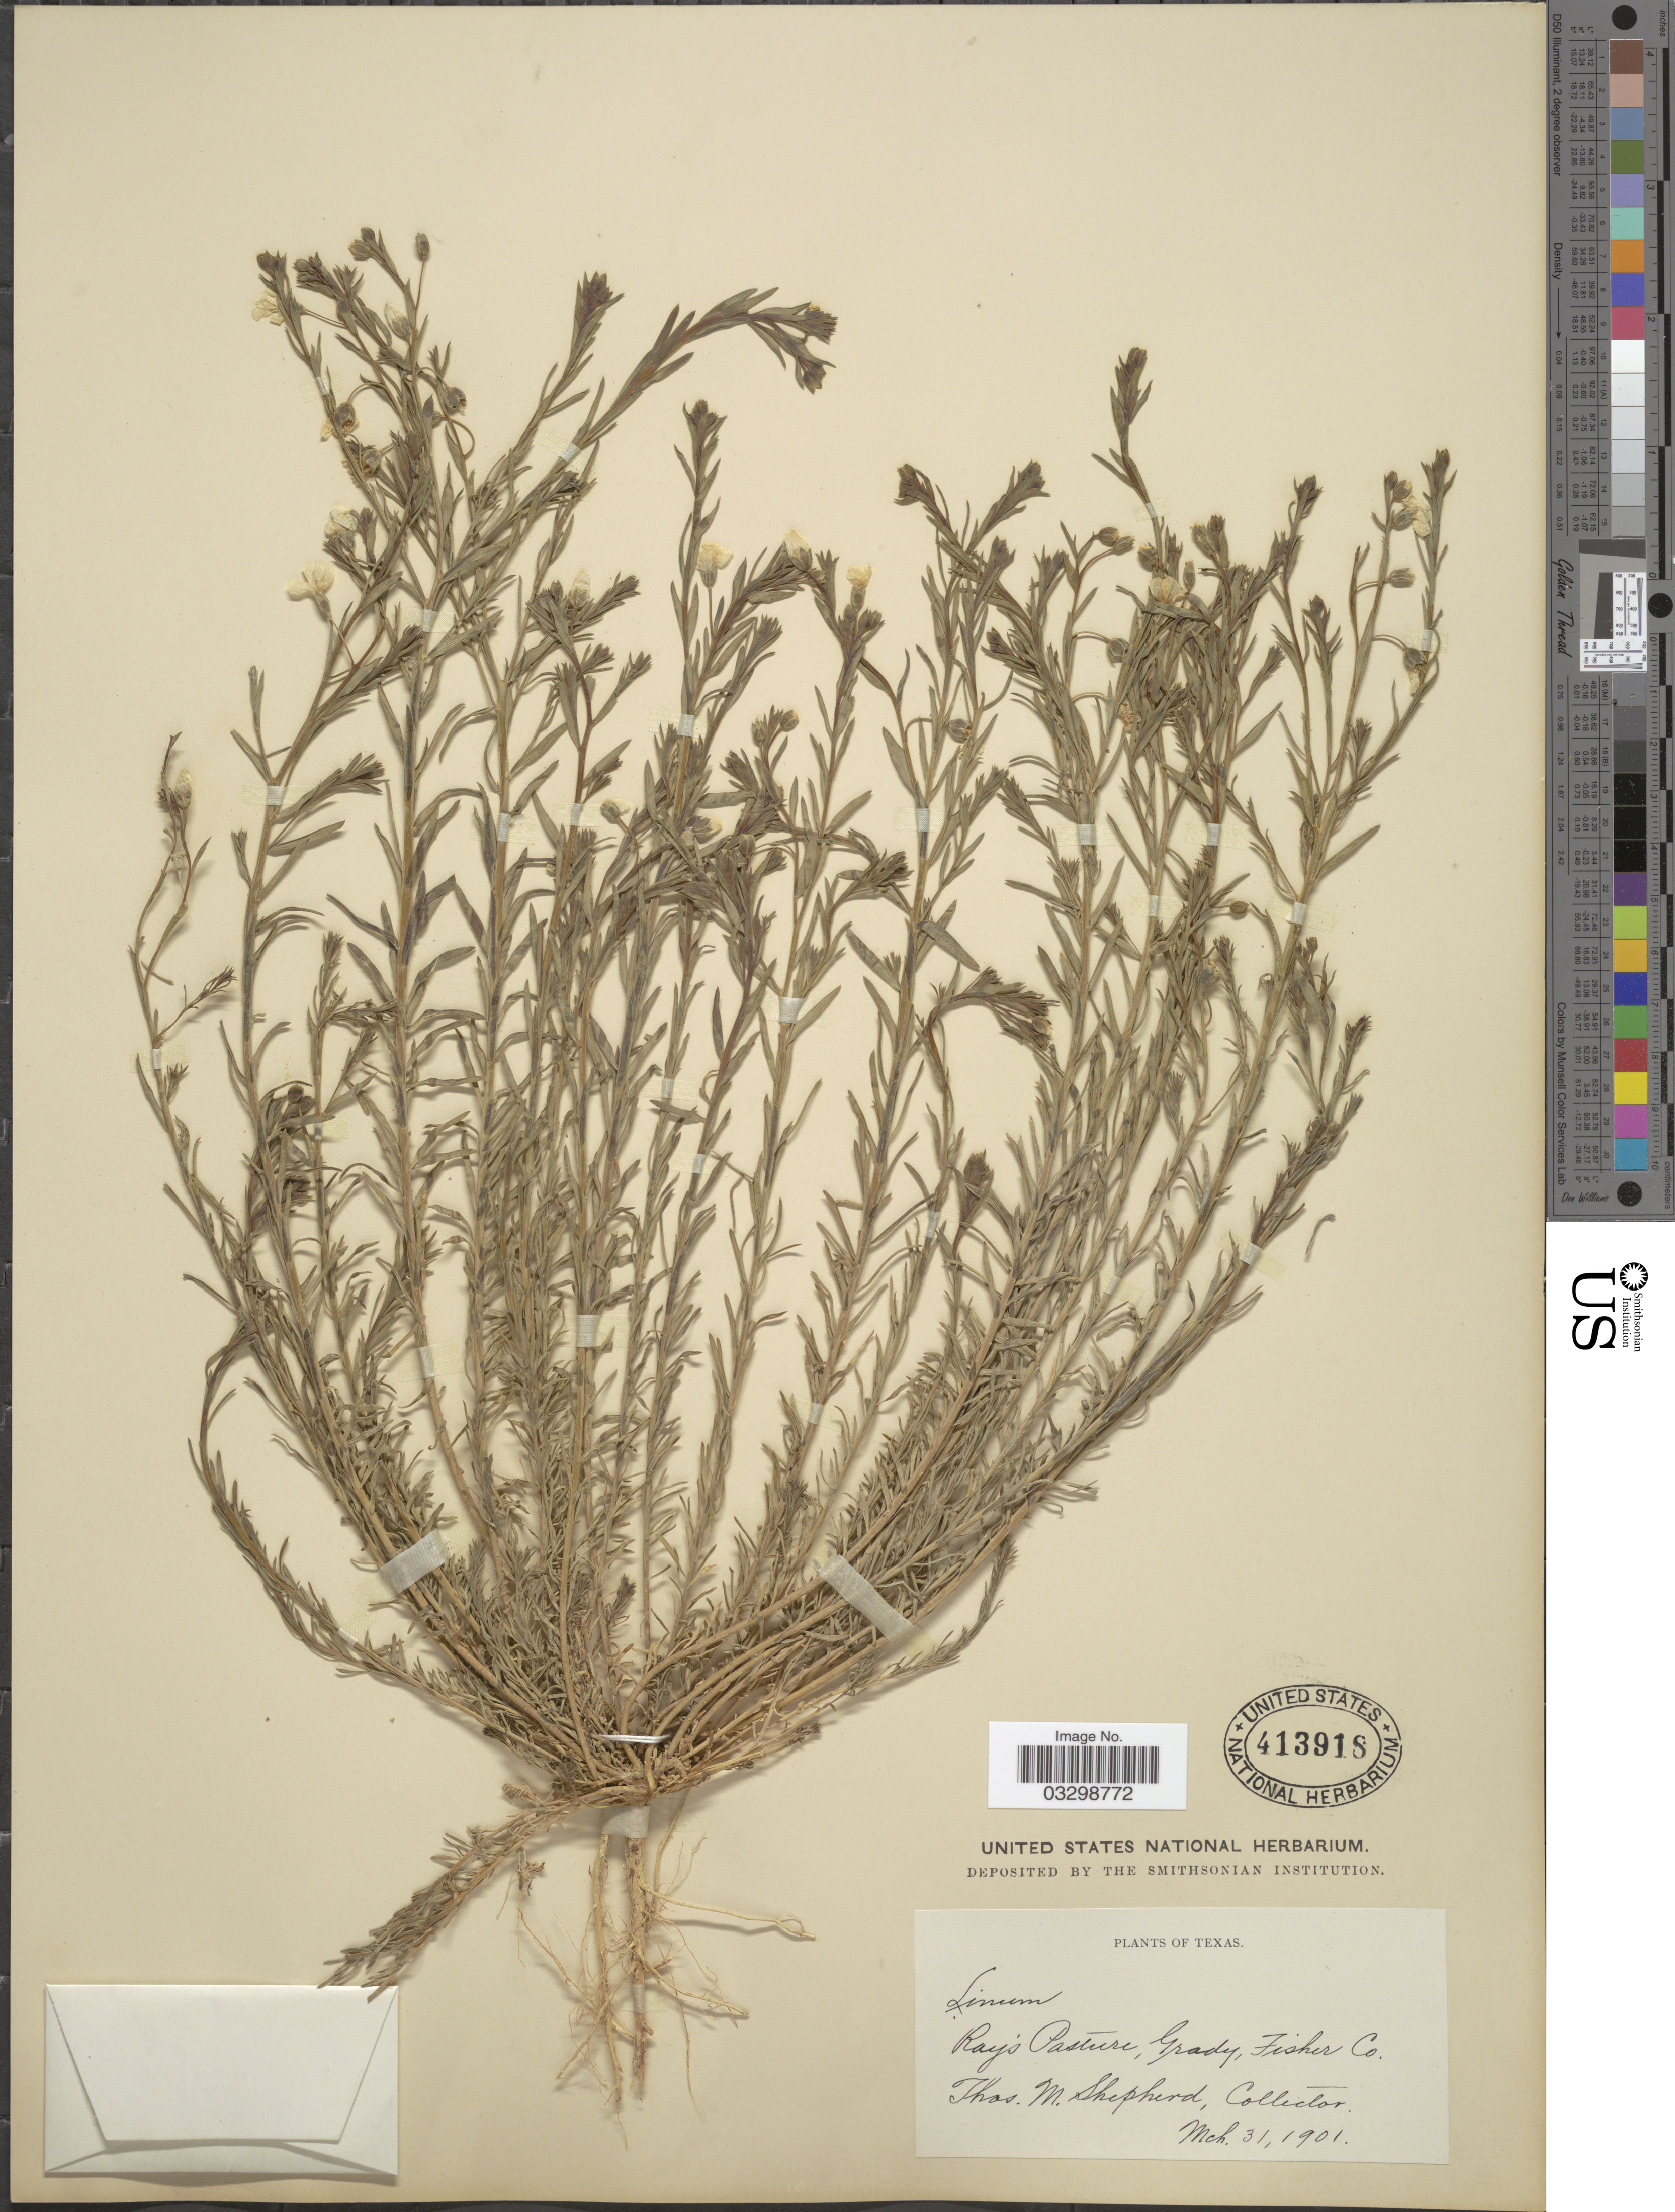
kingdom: Plantae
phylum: Tracheophyta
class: Magnoliopsida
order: Malpighiales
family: Linaceae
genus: Linum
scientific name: Linum lewisii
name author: Pursh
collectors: T. Shepherd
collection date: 1901-03-31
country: United States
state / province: Texas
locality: Ray's Pasture, Grady, Fisher Co.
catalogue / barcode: US 413918